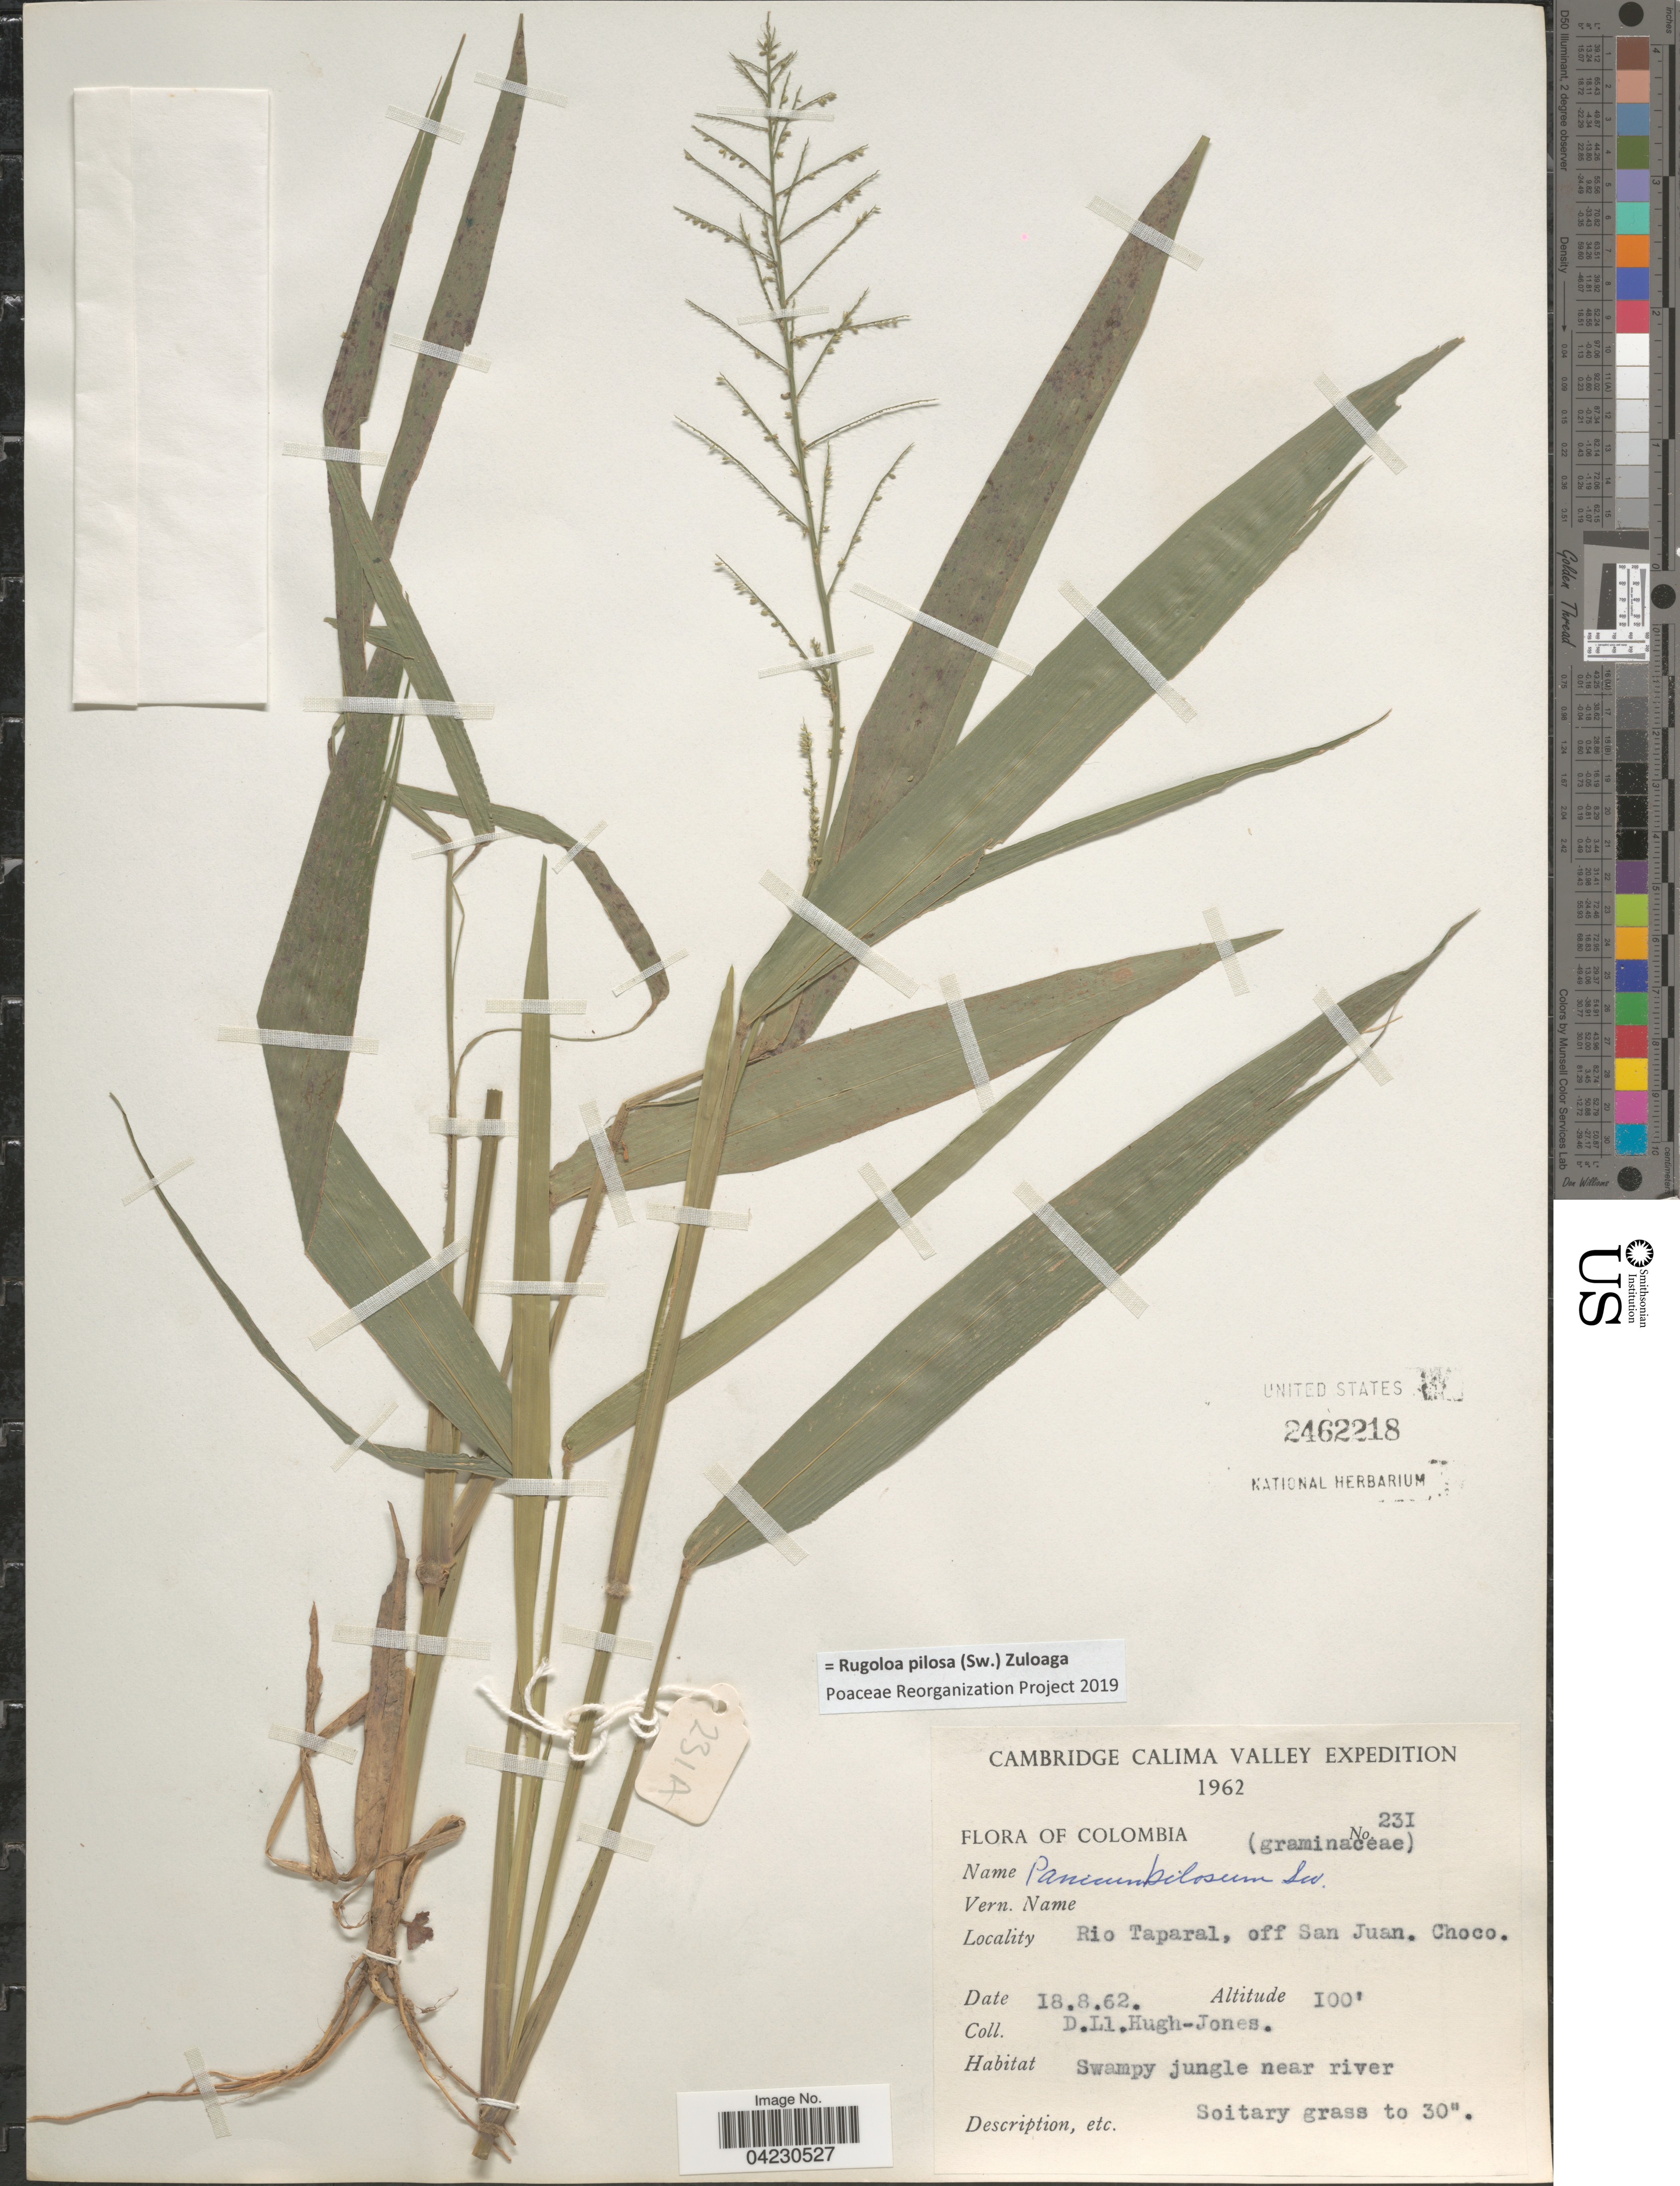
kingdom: Plantae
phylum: Tracheophyta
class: Liliopsida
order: Poales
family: Poaceae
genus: Rugoloa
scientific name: Rugoloa pilosa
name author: (Sw.) Zuloaga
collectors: D. Hugh-Jones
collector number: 231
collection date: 1962-08-18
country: Colombia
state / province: Chocó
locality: Cambridge Calima Valley Expedition. Rio Taparal, off San Juan. Choco.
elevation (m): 30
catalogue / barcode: US 2462218